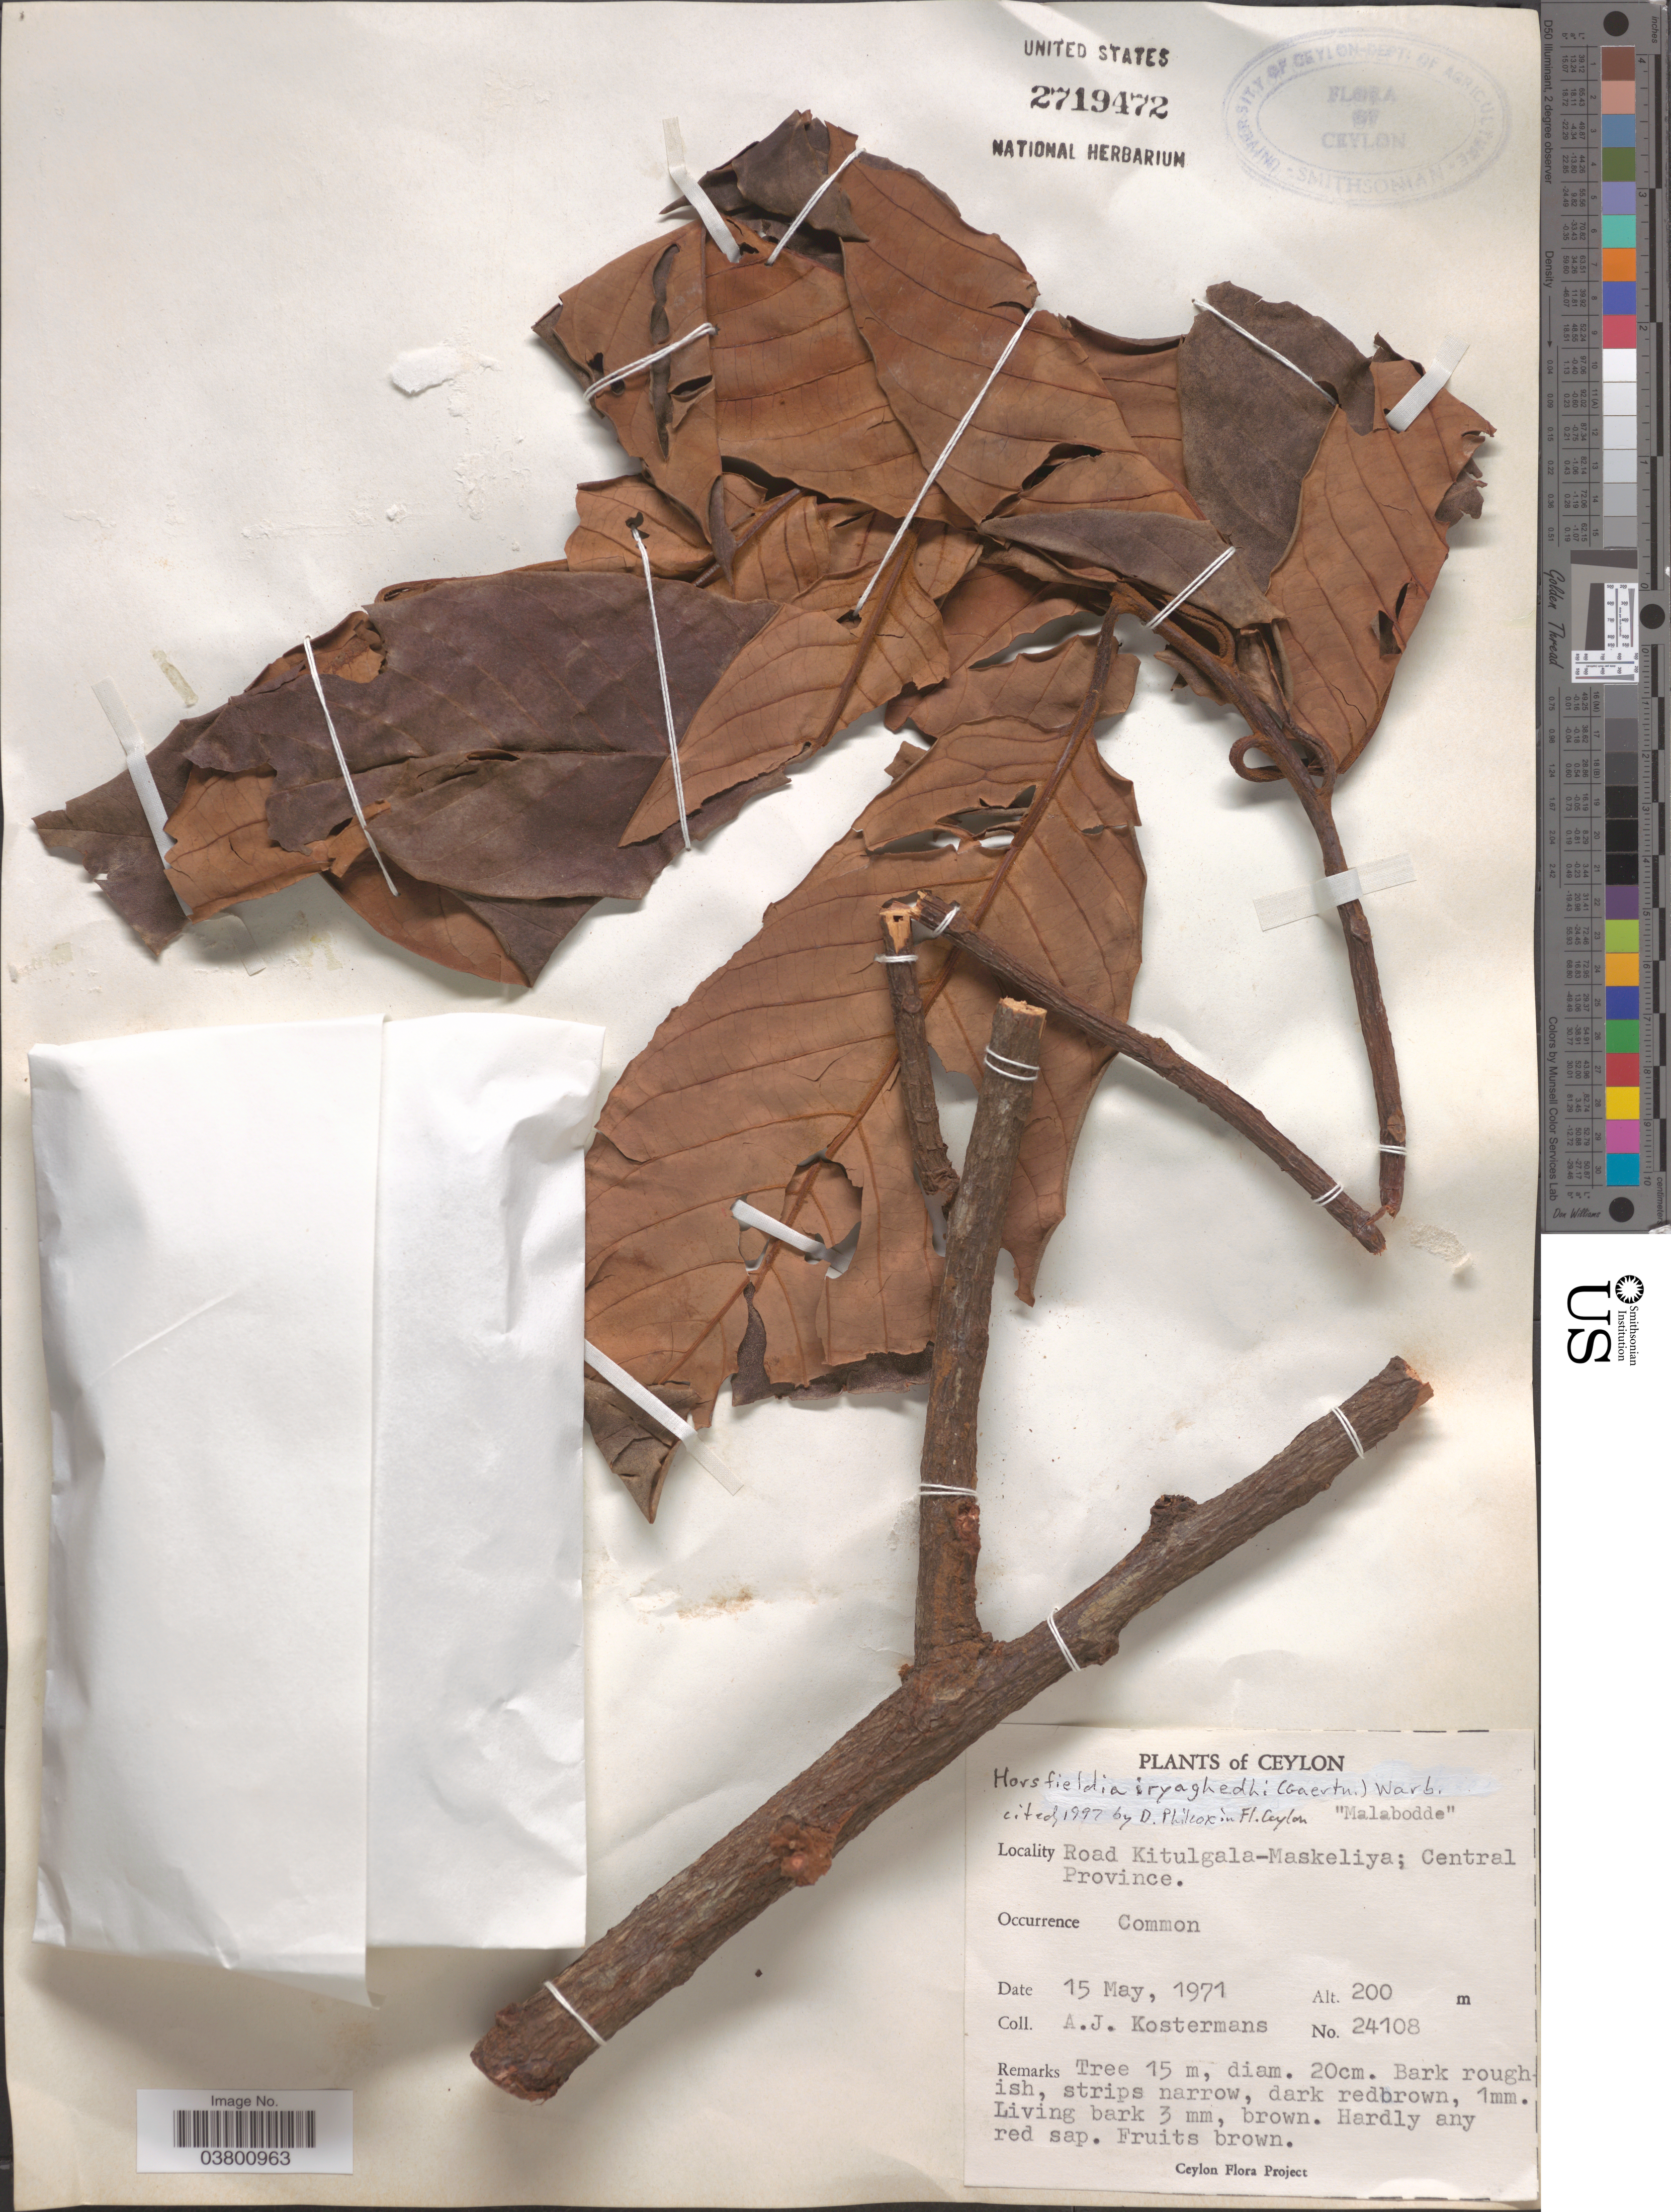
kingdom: Plantae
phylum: Tracheophyta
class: Magnoliopsida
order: Magnoliales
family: Myristicaceae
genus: Horsfieldia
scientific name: Horsfieldia iryaghedhi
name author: (Gaertn.) Warb.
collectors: A. J. G. Kostermans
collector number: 24108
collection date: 1971-05-15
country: Sri Lanka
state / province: Central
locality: Ceylon. Road Kitulgala-Maskeliya.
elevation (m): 200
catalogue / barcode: US 2719472